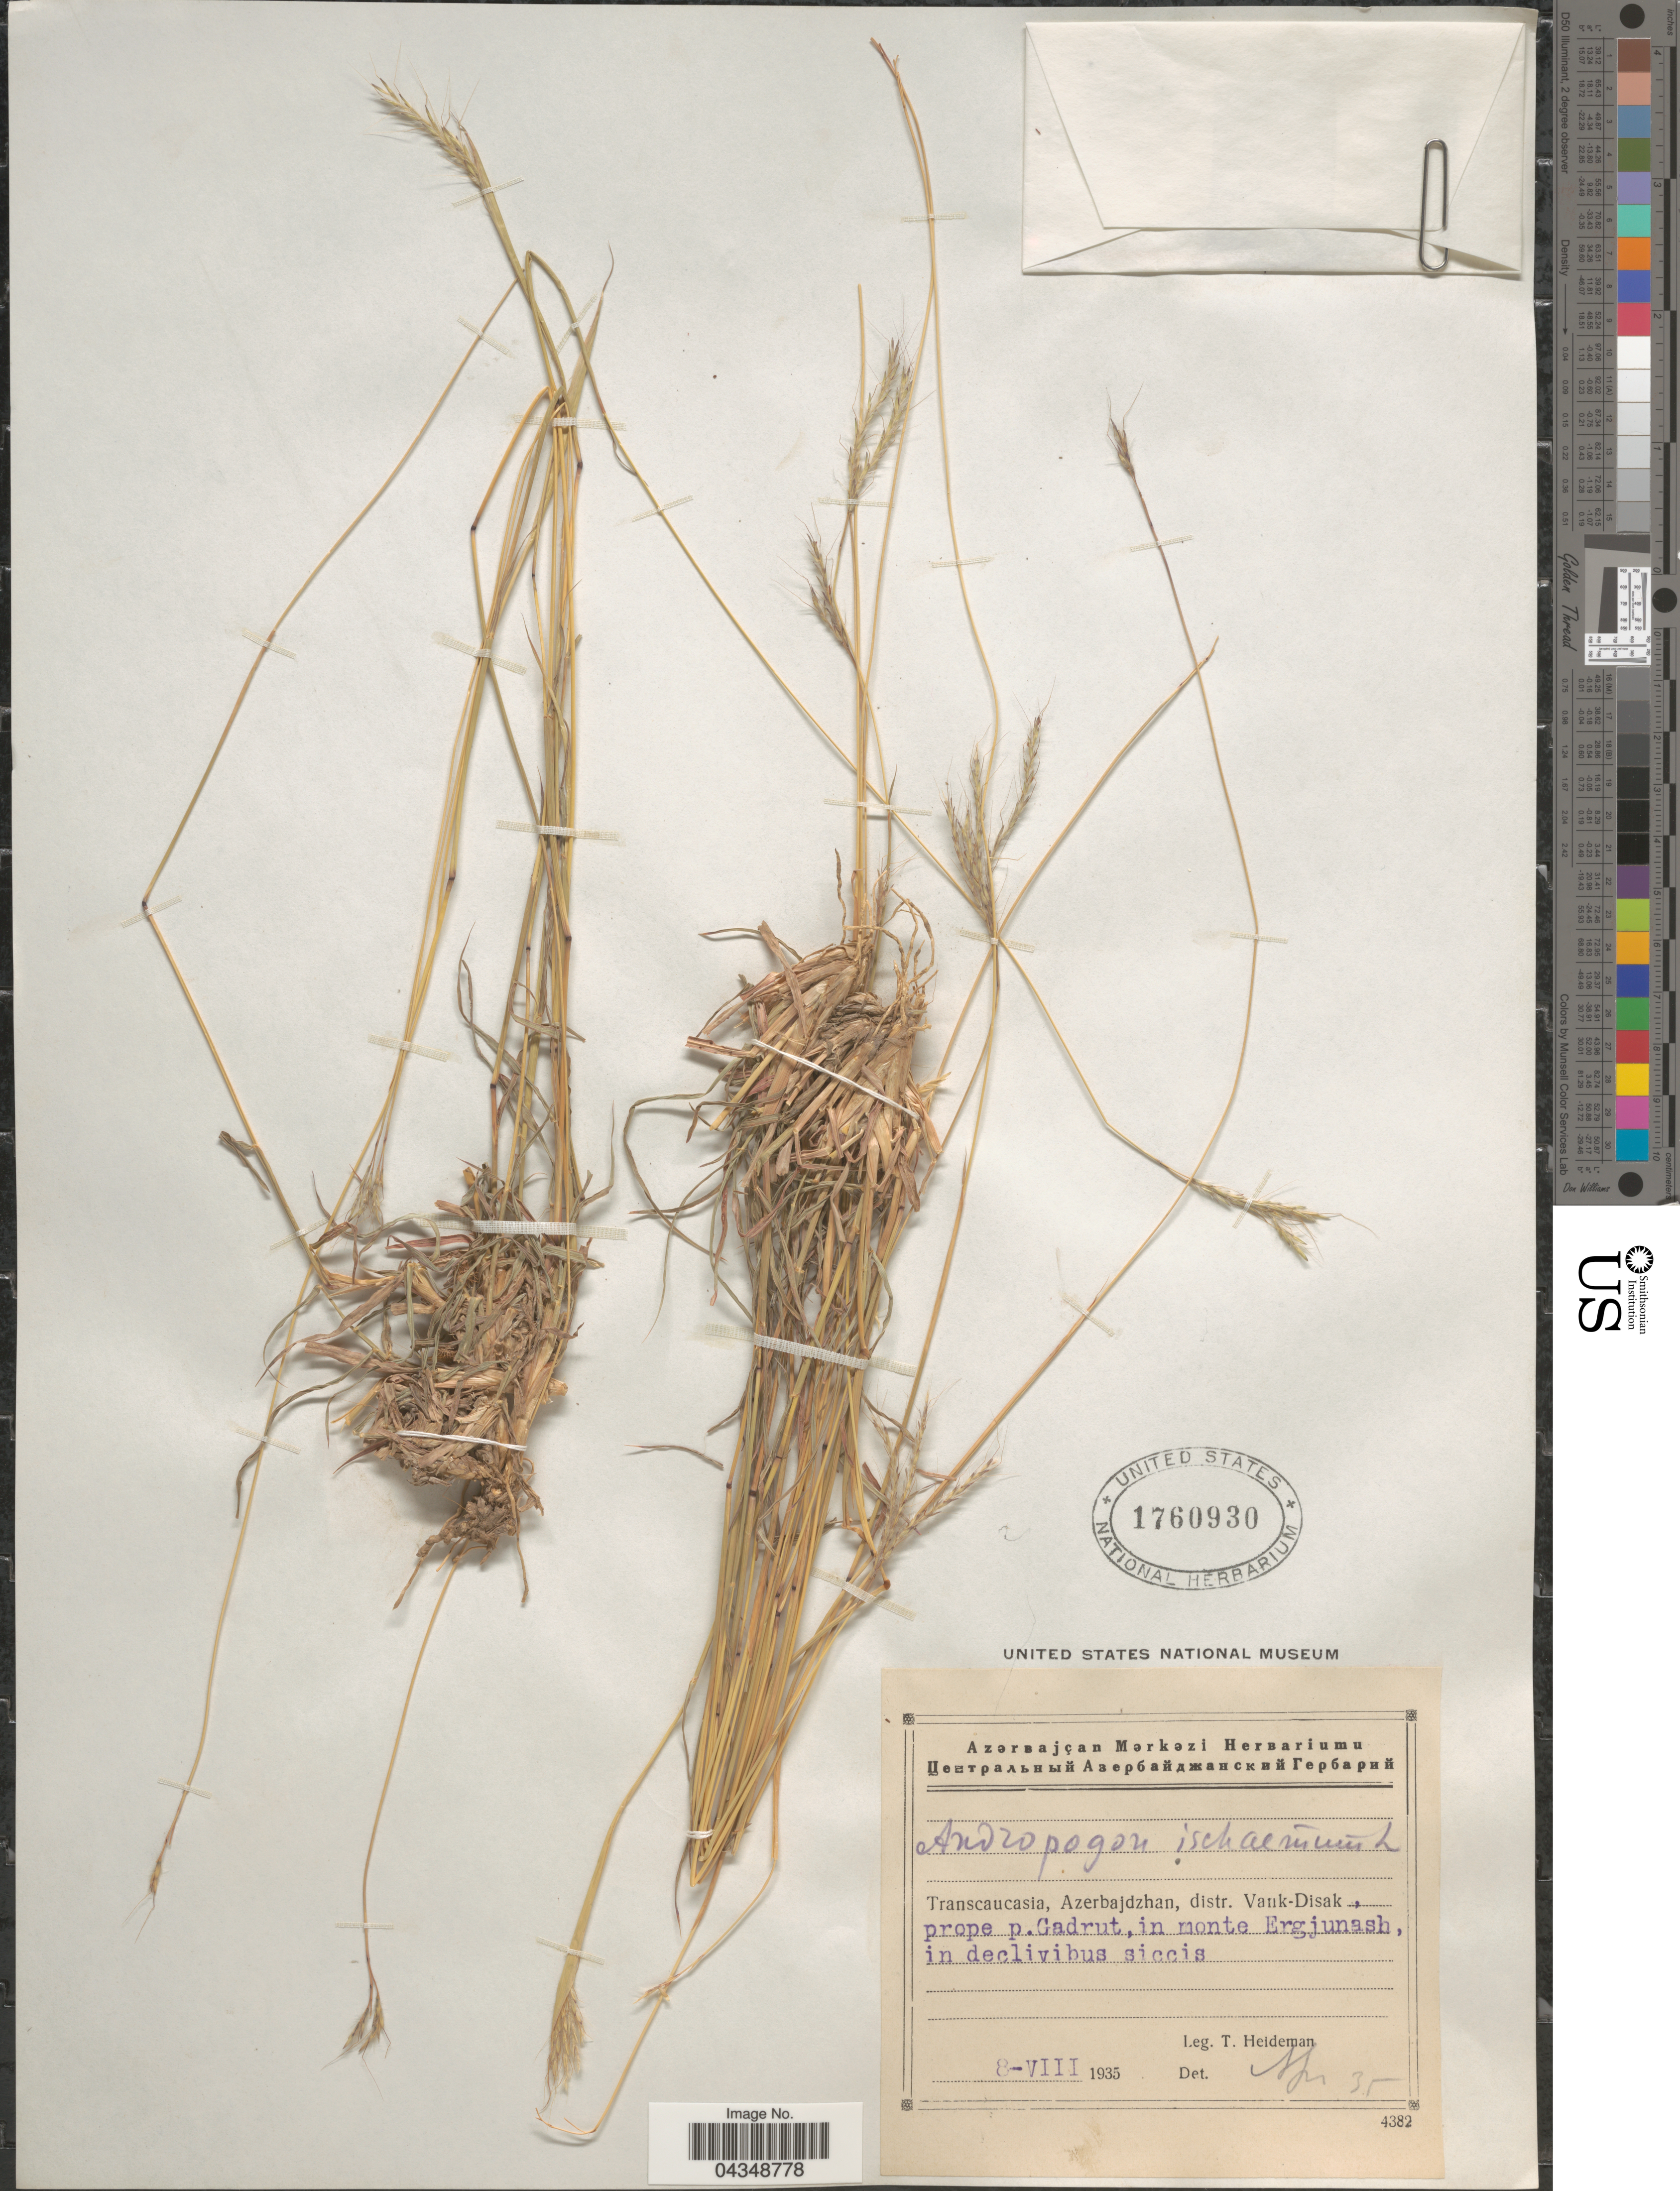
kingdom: Plantae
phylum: Tracheophyta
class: Liliopsida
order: Poales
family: Poaceae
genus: Bothriochloa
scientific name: Bothriochloa ischaemum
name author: (L.) Keng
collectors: T. Heideman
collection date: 1935-08-08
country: Azerbaijan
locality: Transcaucasia, Azerbajdzhan, distr. Vank-Disak, prope p. Gadrut, in monte Ergjunash, in declivibus siccis.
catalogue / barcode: US 1760930